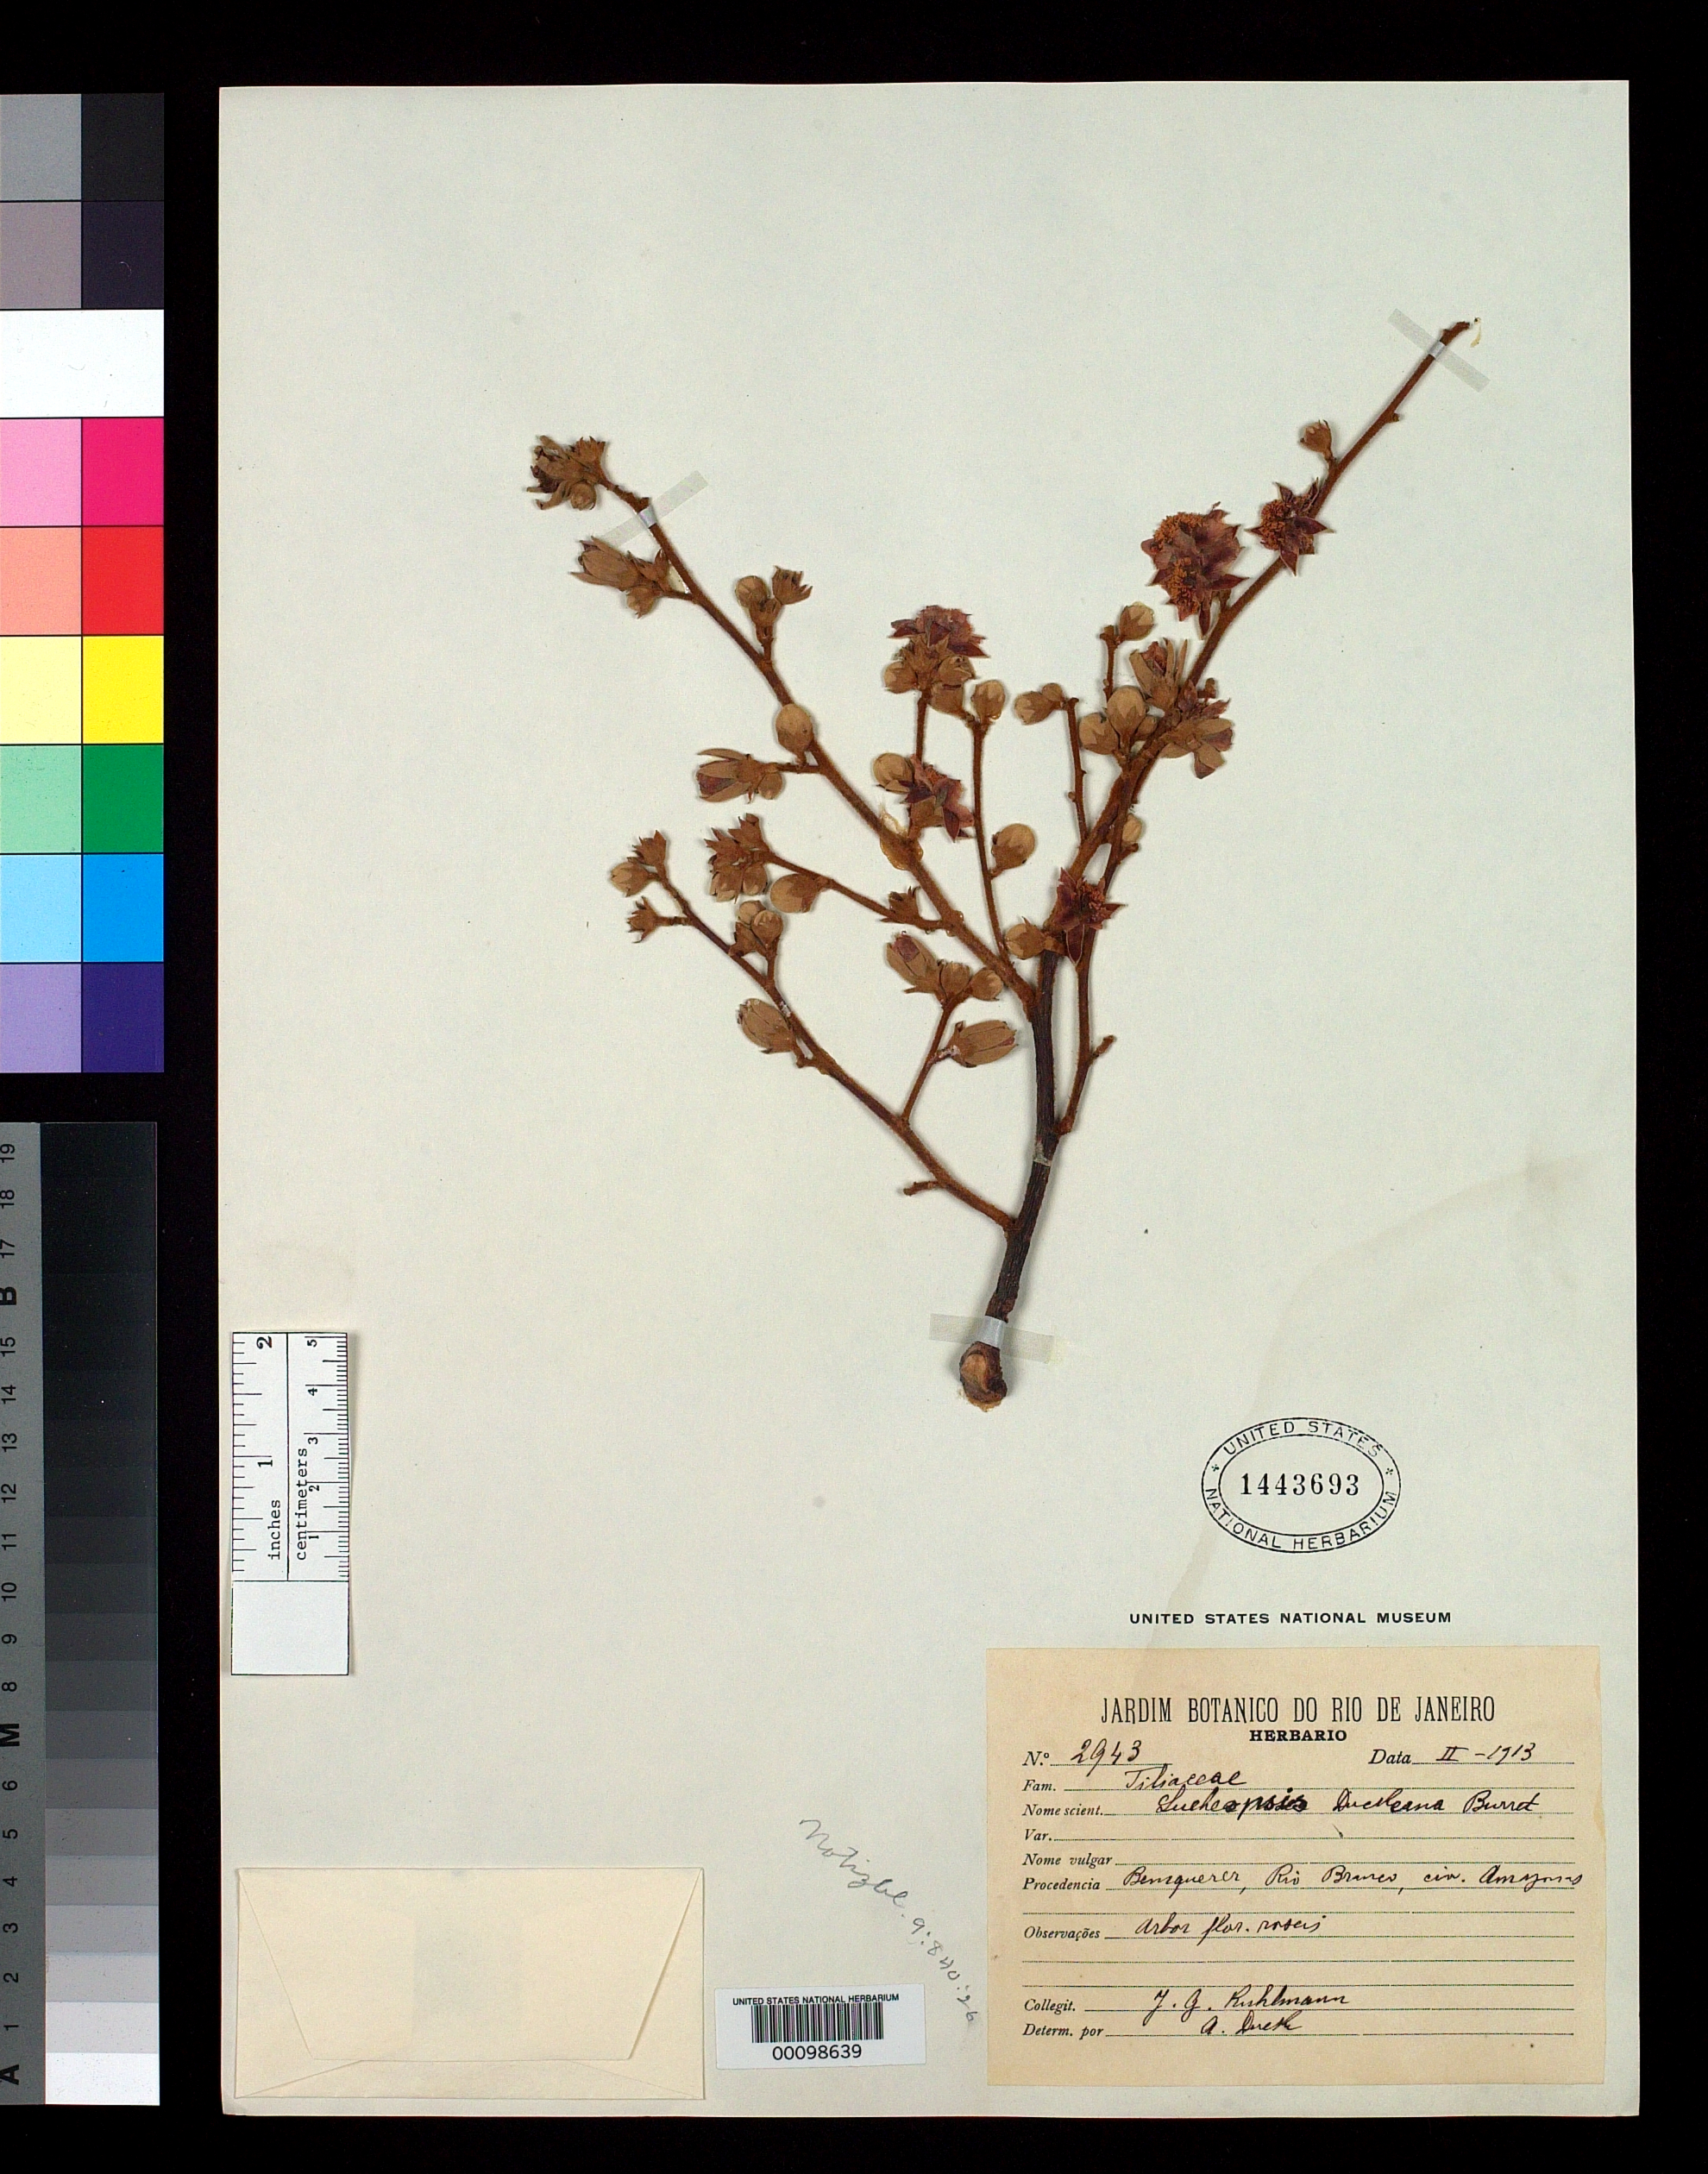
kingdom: Plantae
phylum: Tracheophyta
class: Magnoliopsida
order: Malvales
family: Malvaceae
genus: Lueheopsis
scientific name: Lueheopsis duckeana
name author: Burret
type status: Isotype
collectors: J. G. Kuhlmann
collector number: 2943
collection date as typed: Feb 1913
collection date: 1913-02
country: Brazil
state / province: Amazonas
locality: Rio Branco.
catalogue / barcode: US 1443693